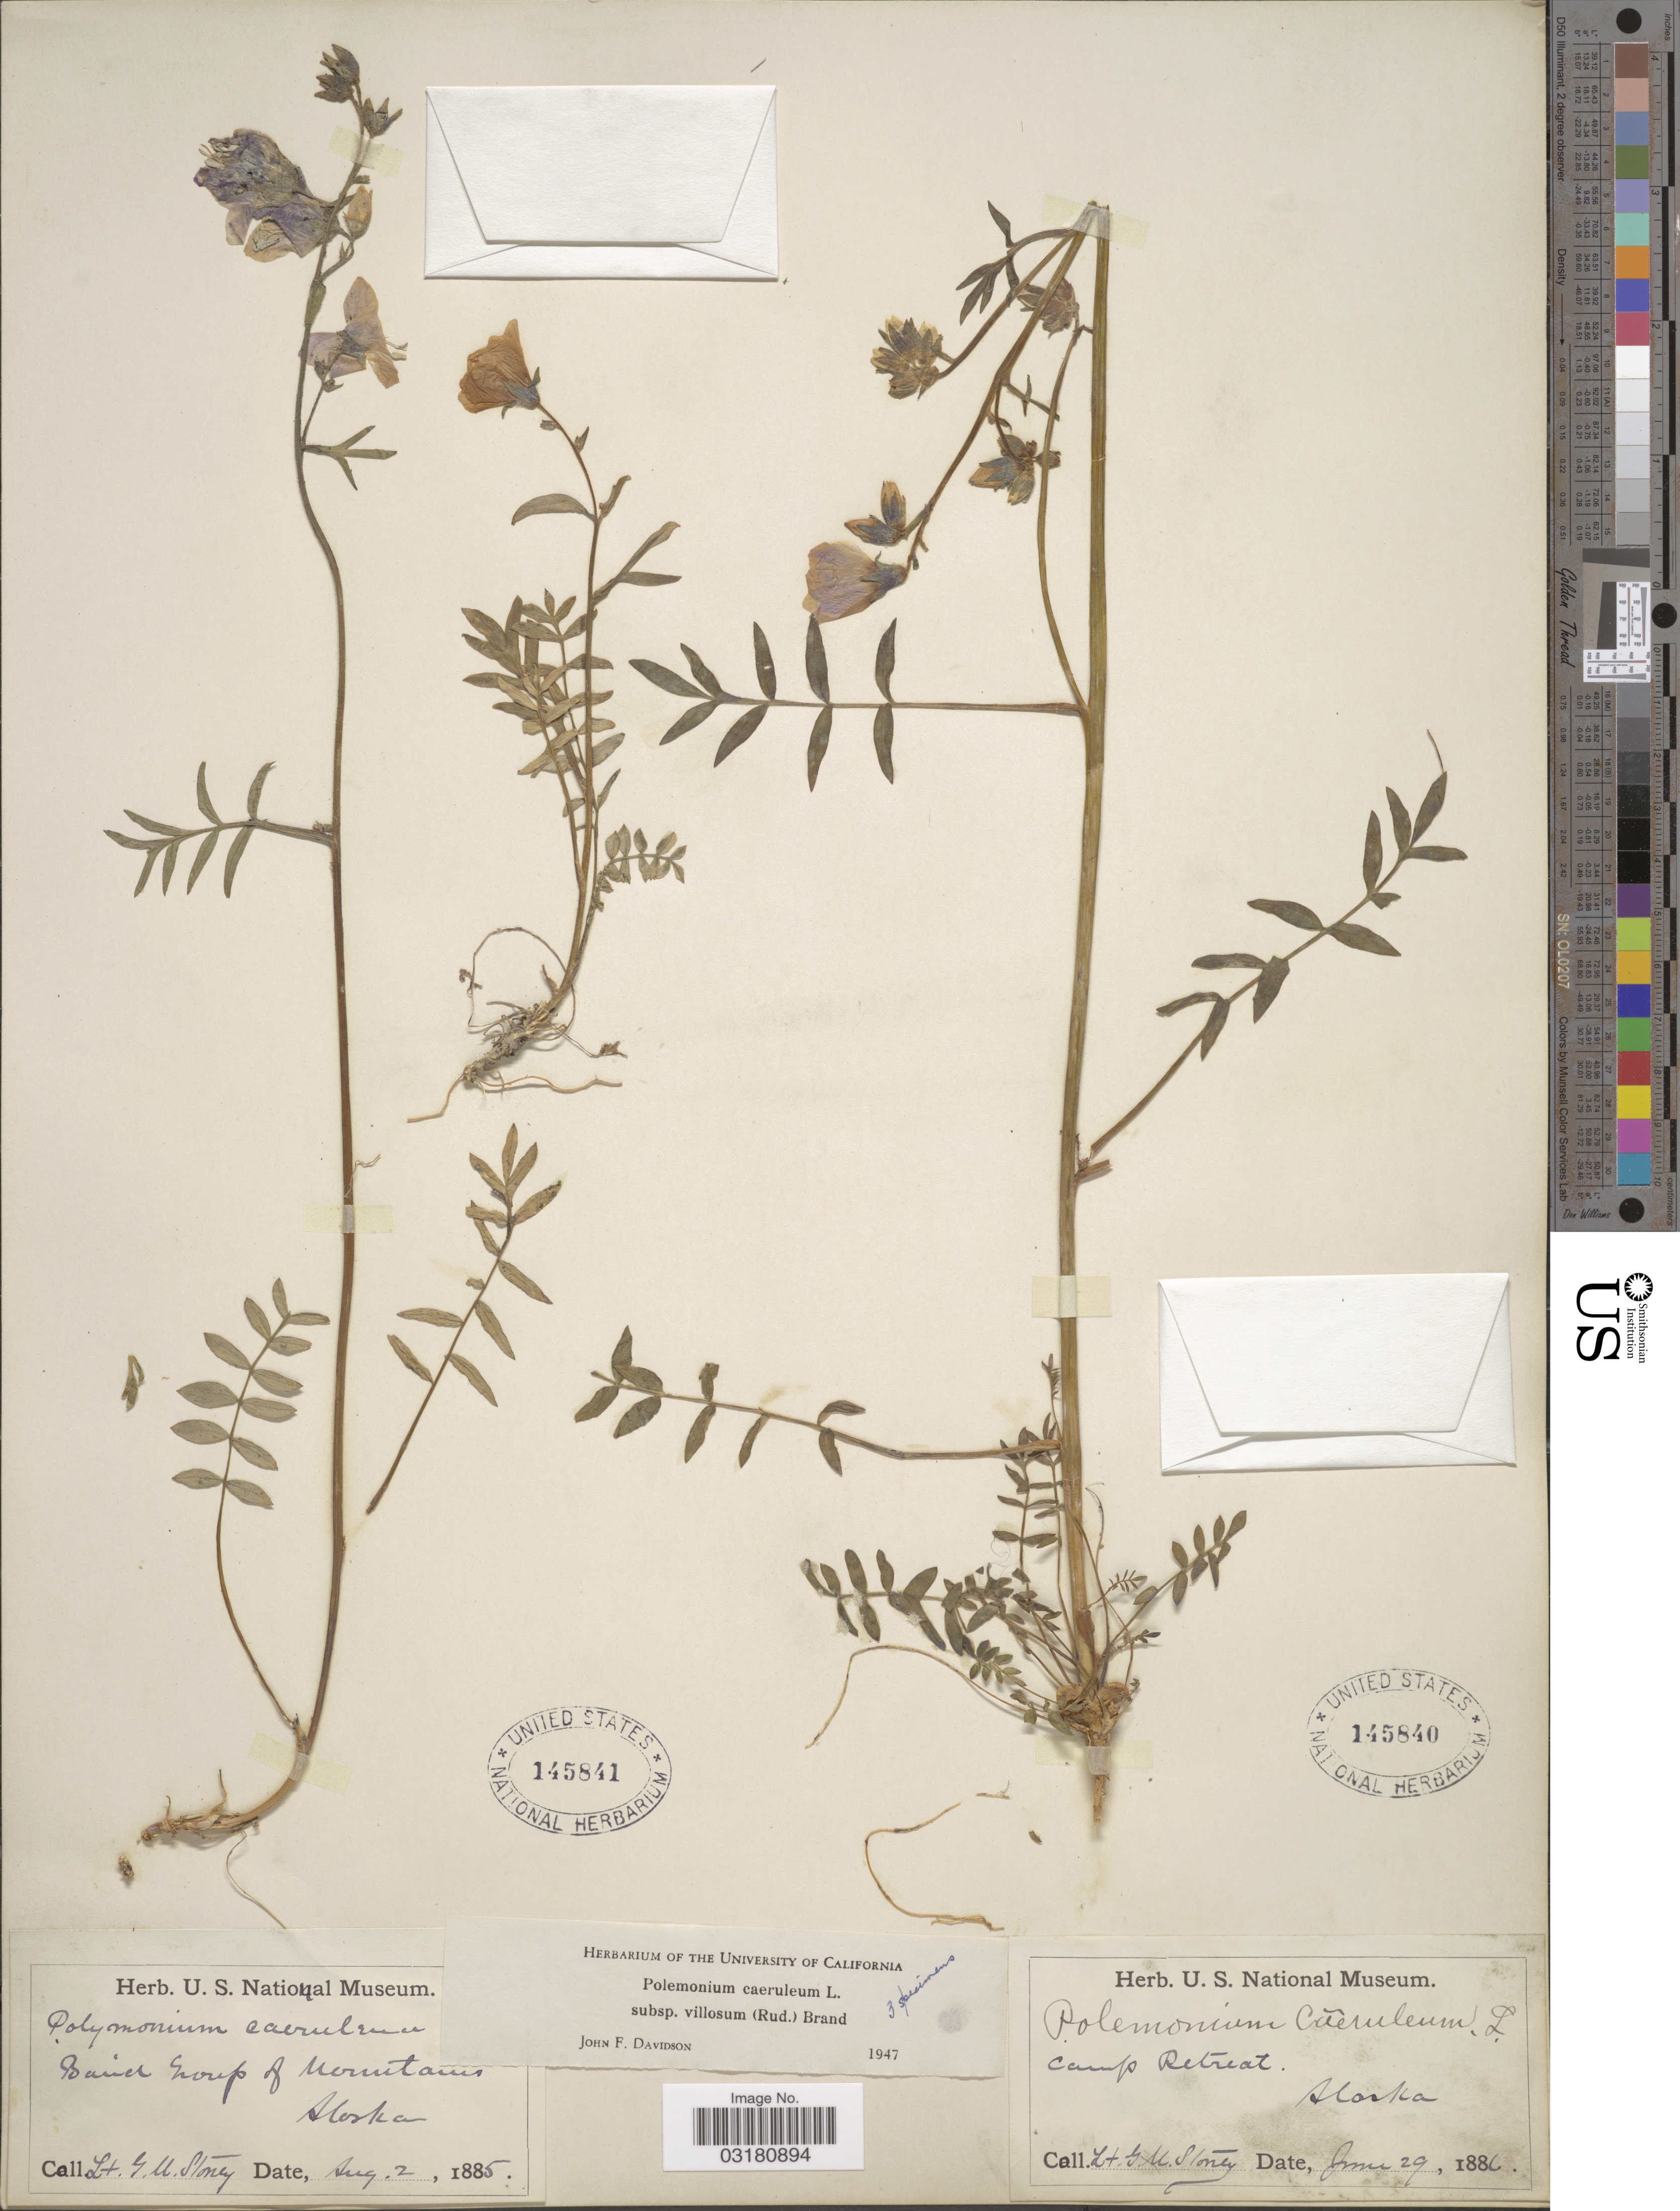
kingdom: Plantae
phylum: Tracheophyta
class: Magnoliopsida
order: Ericales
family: Polemoniaceae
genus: Polemonium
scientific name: Polemonium caeruleum subsp. villosum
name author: (Rudolph ex Georgi) Brand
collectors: G. Stoney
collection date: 1885-08-02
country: United States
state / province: Alaska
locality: Baird Group of Mountains.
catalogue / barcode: US 145841-2